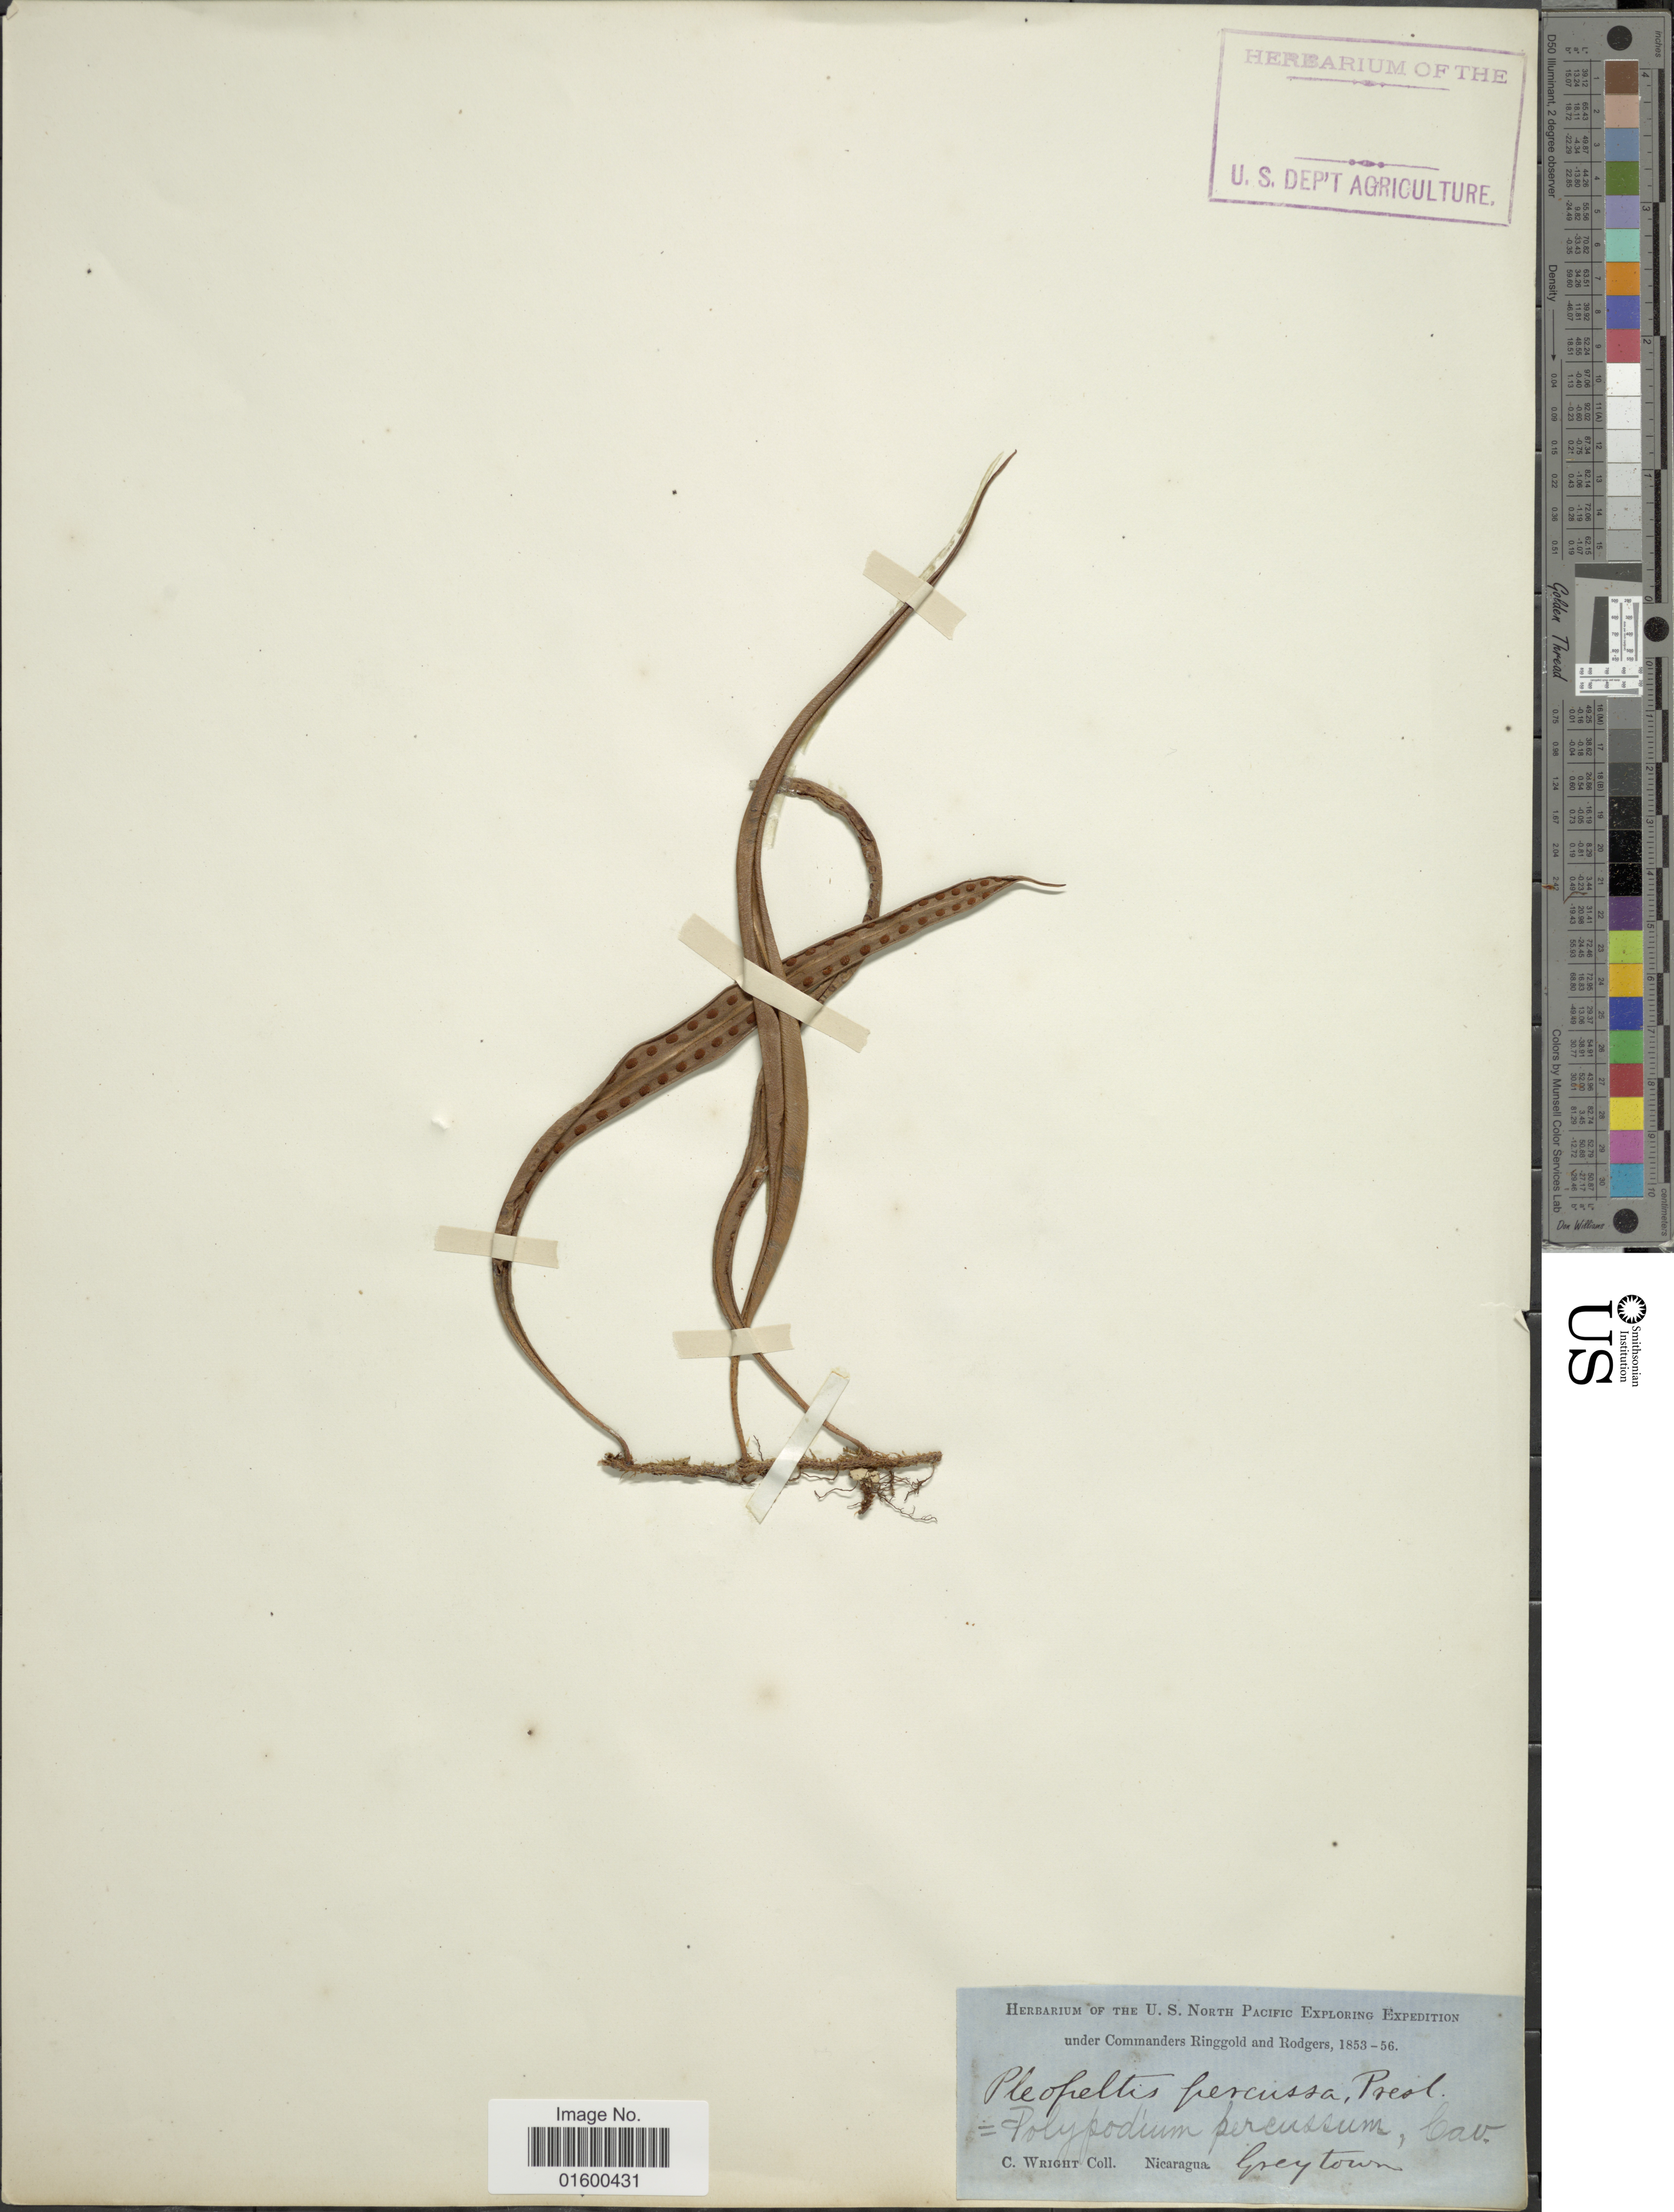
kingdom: Plantae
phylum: Tracheophyta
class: Polypodiopsida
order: Polypodiales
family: Polypodiaceae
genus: Microgramma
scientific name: Microgramma percussa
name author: (Cav.) de la Sota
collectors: C. Wright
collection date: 1853/1856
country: Nicaragua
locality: Grey Town